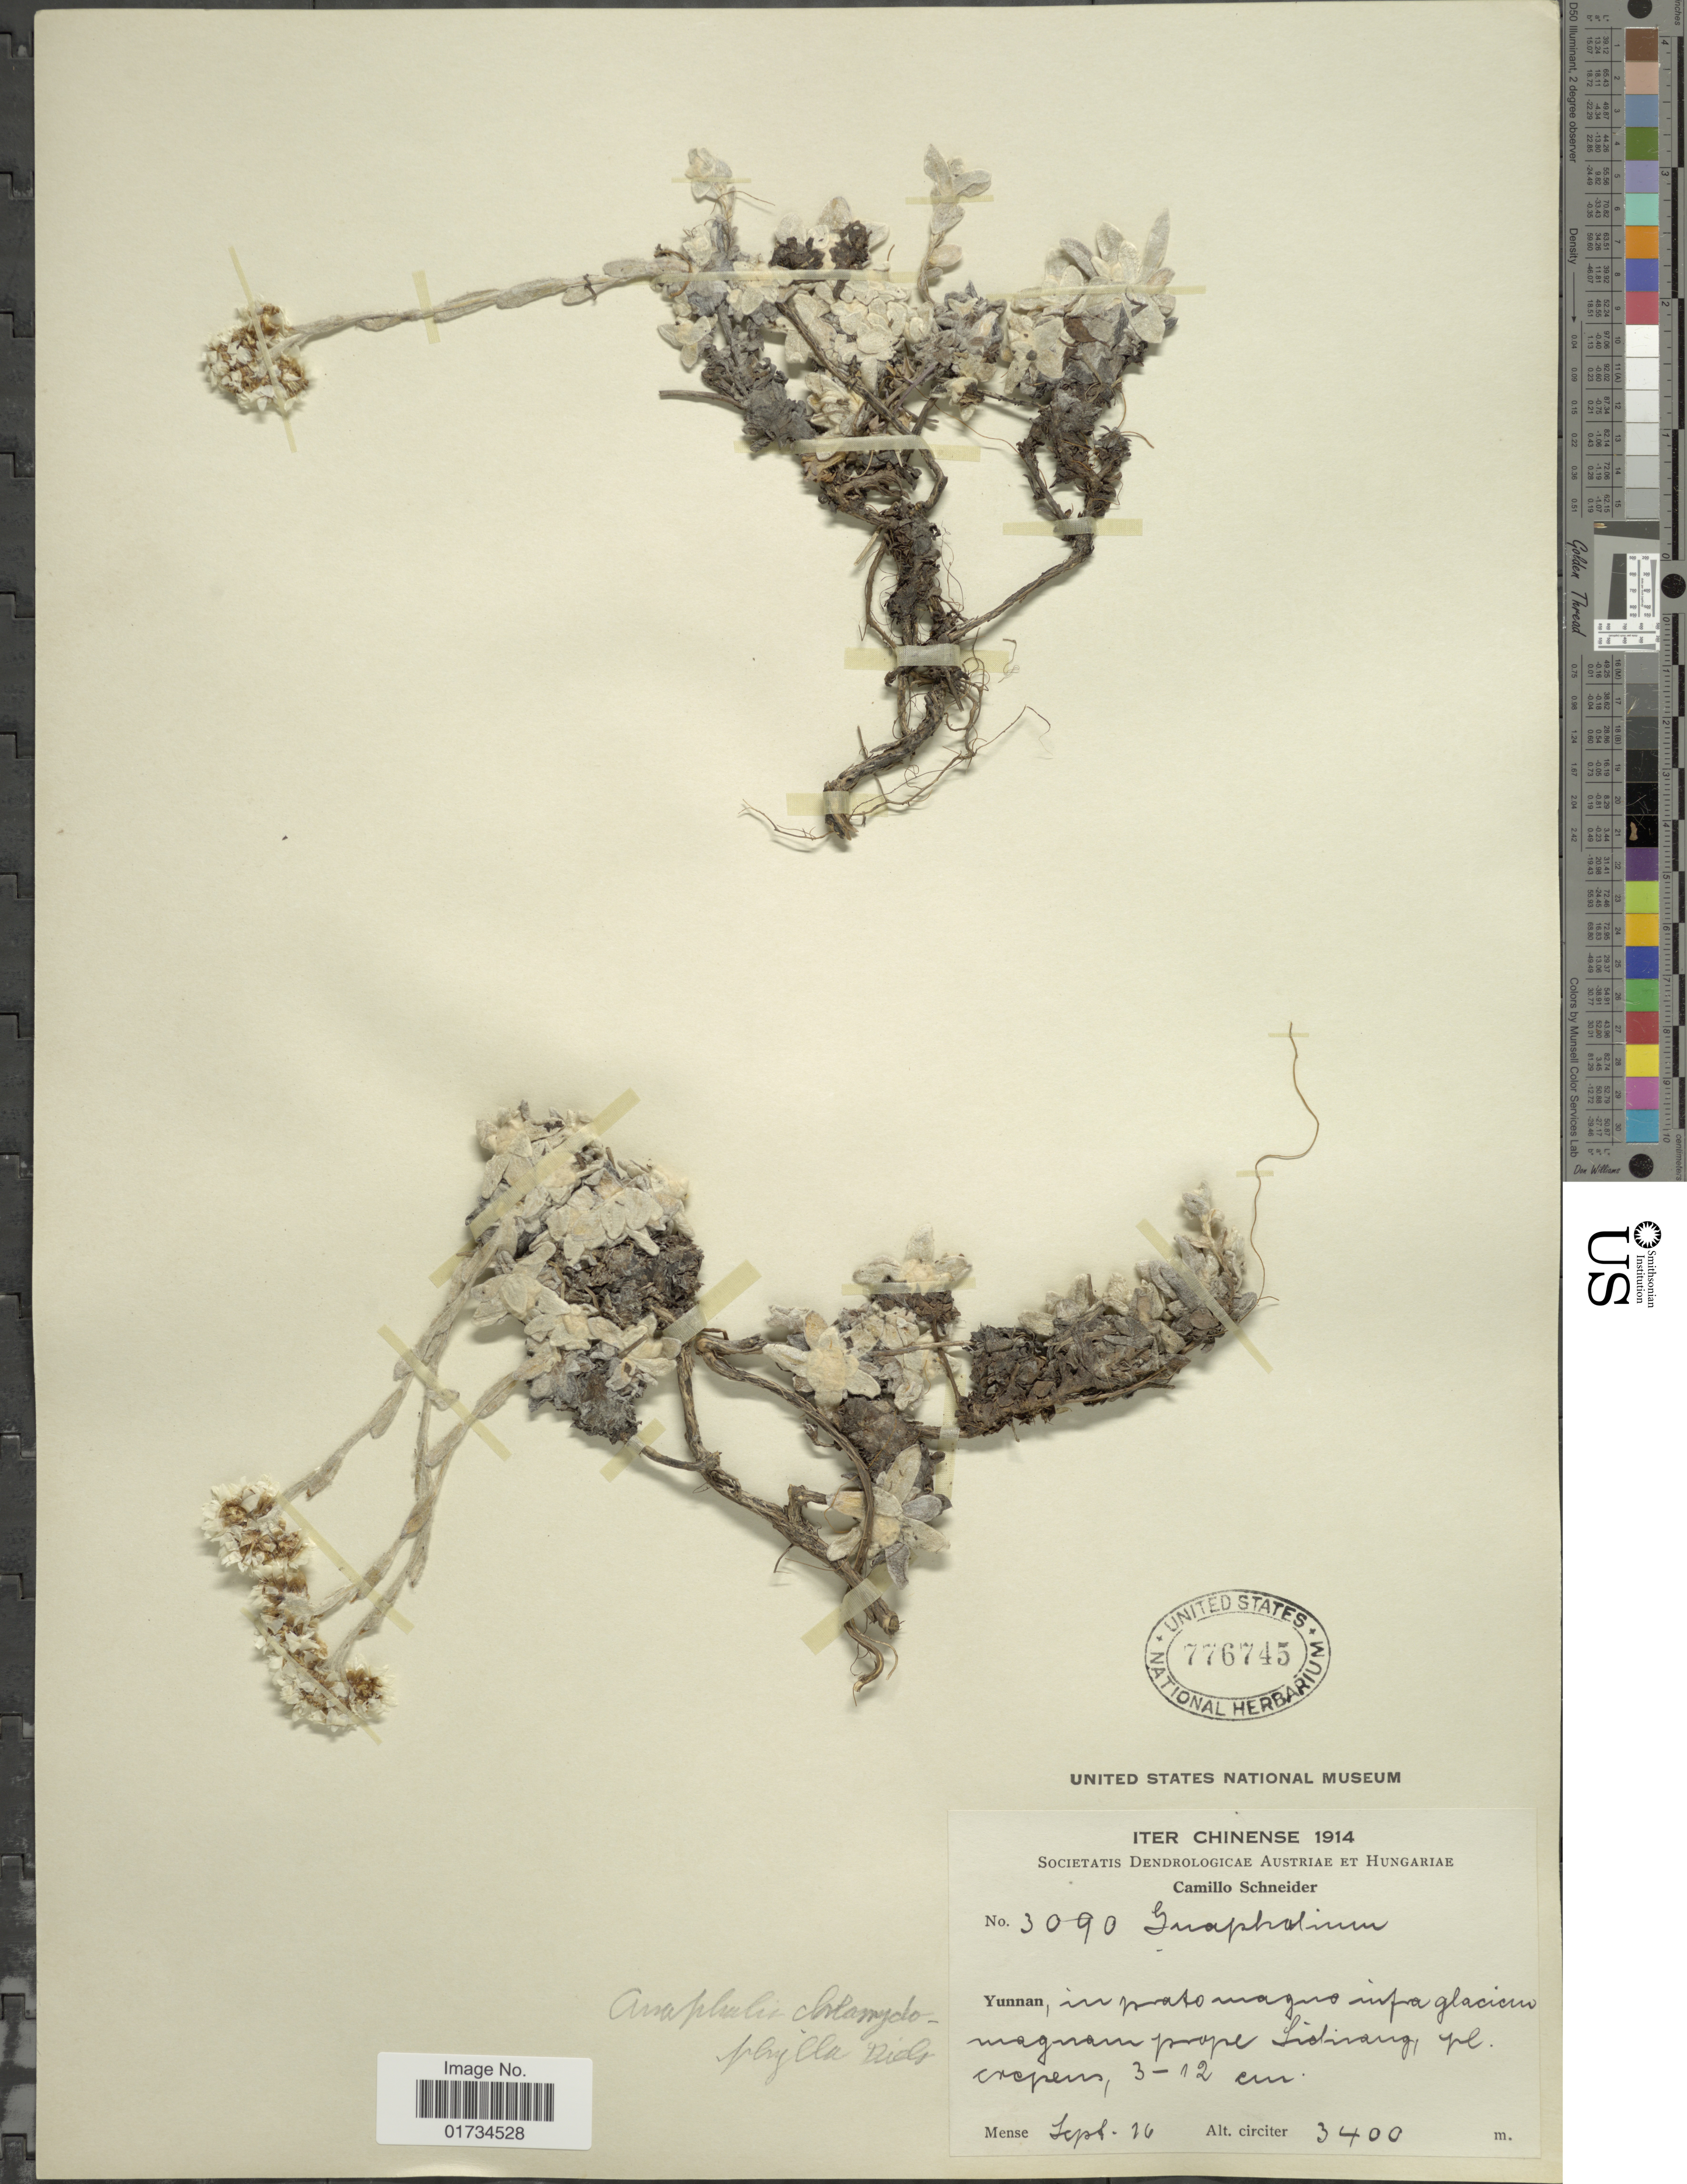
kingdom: Plantae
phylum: Tracheophyta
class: Magnoliopsida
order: Asterales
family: Asteraceae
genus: Anaphalis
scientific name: Anaphalis chlamydophylla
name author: Diels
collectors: C. K. Schneider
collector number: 3090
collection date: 1914-09-16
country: China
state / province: Yunnan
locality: Iter Chinense. Yunnan, in prato magiro infra glacicim magnam prope Lishian,pl exopers [interpreted]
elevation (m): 3400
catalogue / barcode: US 776745